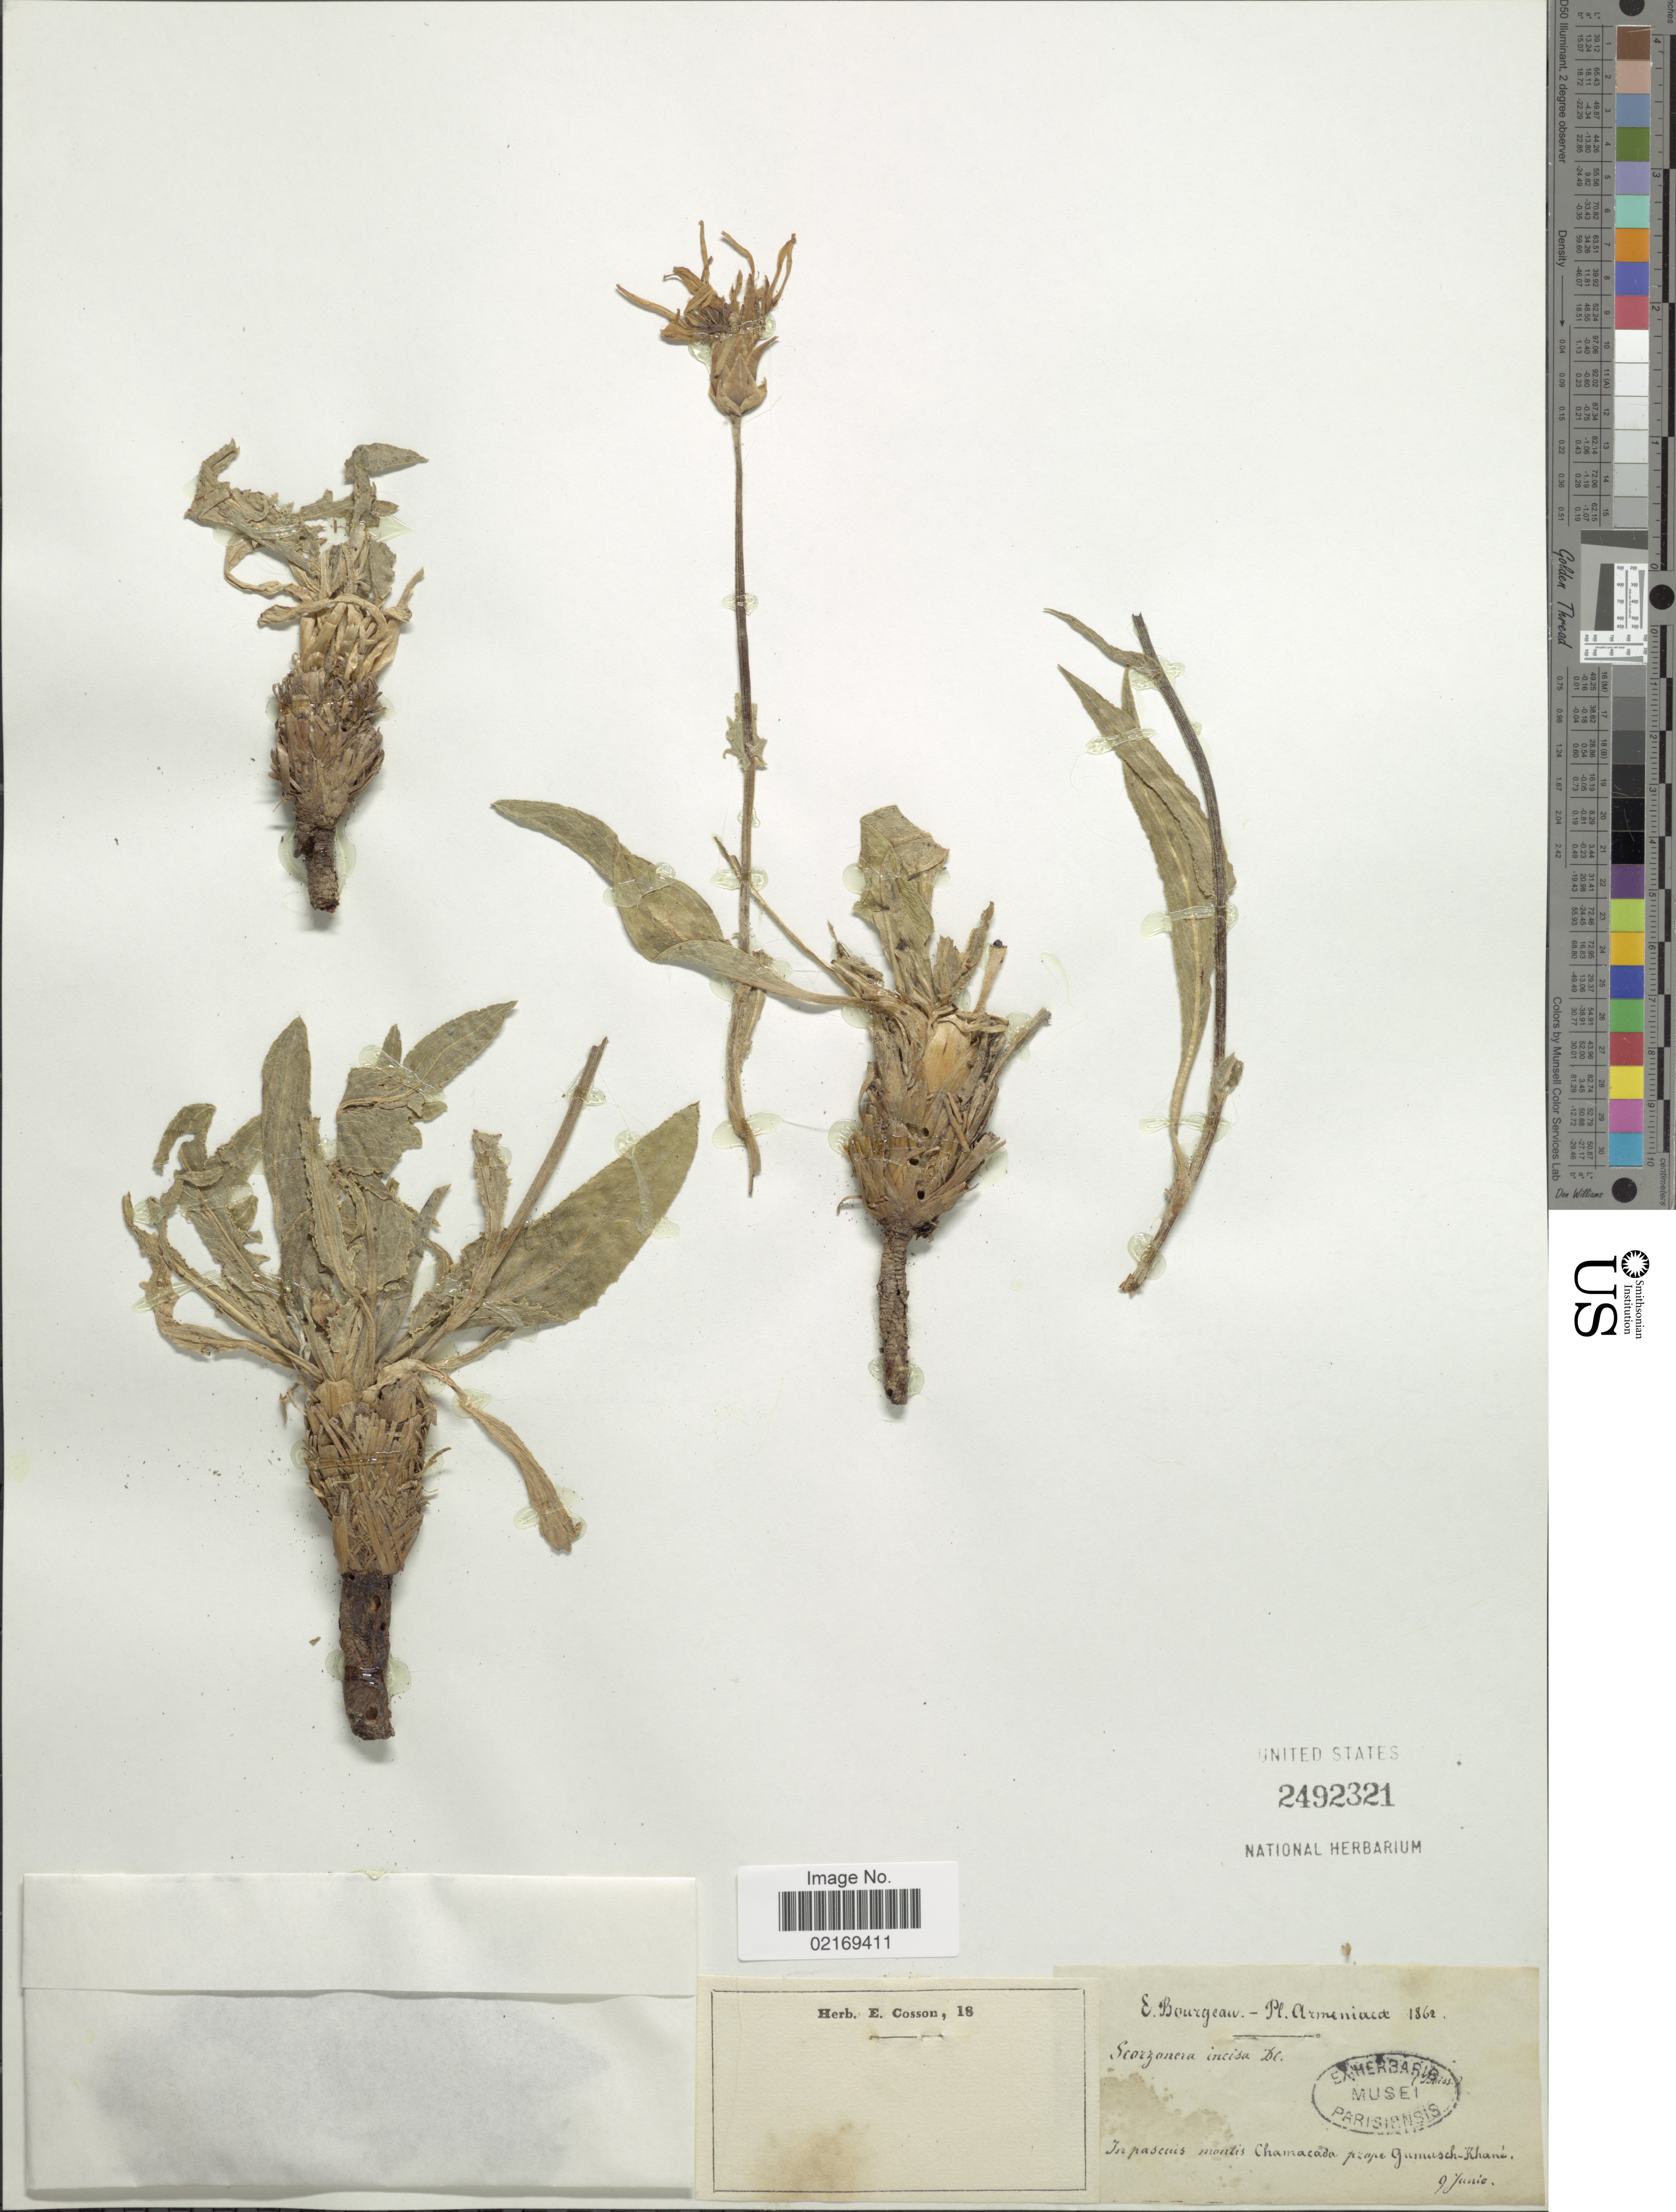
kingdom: Plantae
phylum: Tracheophyta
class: Magnoliopsida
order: Asterales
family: Asteraceae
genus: Scorzonera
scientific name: Scorzonera incisa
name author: DC.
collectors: E. Bourgeau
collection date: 1862-06-09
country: Turkey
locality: Pl. Armeniacae, in pascuis montis Chamacada prope Gumusch-Khane.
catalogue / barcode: US 2492321